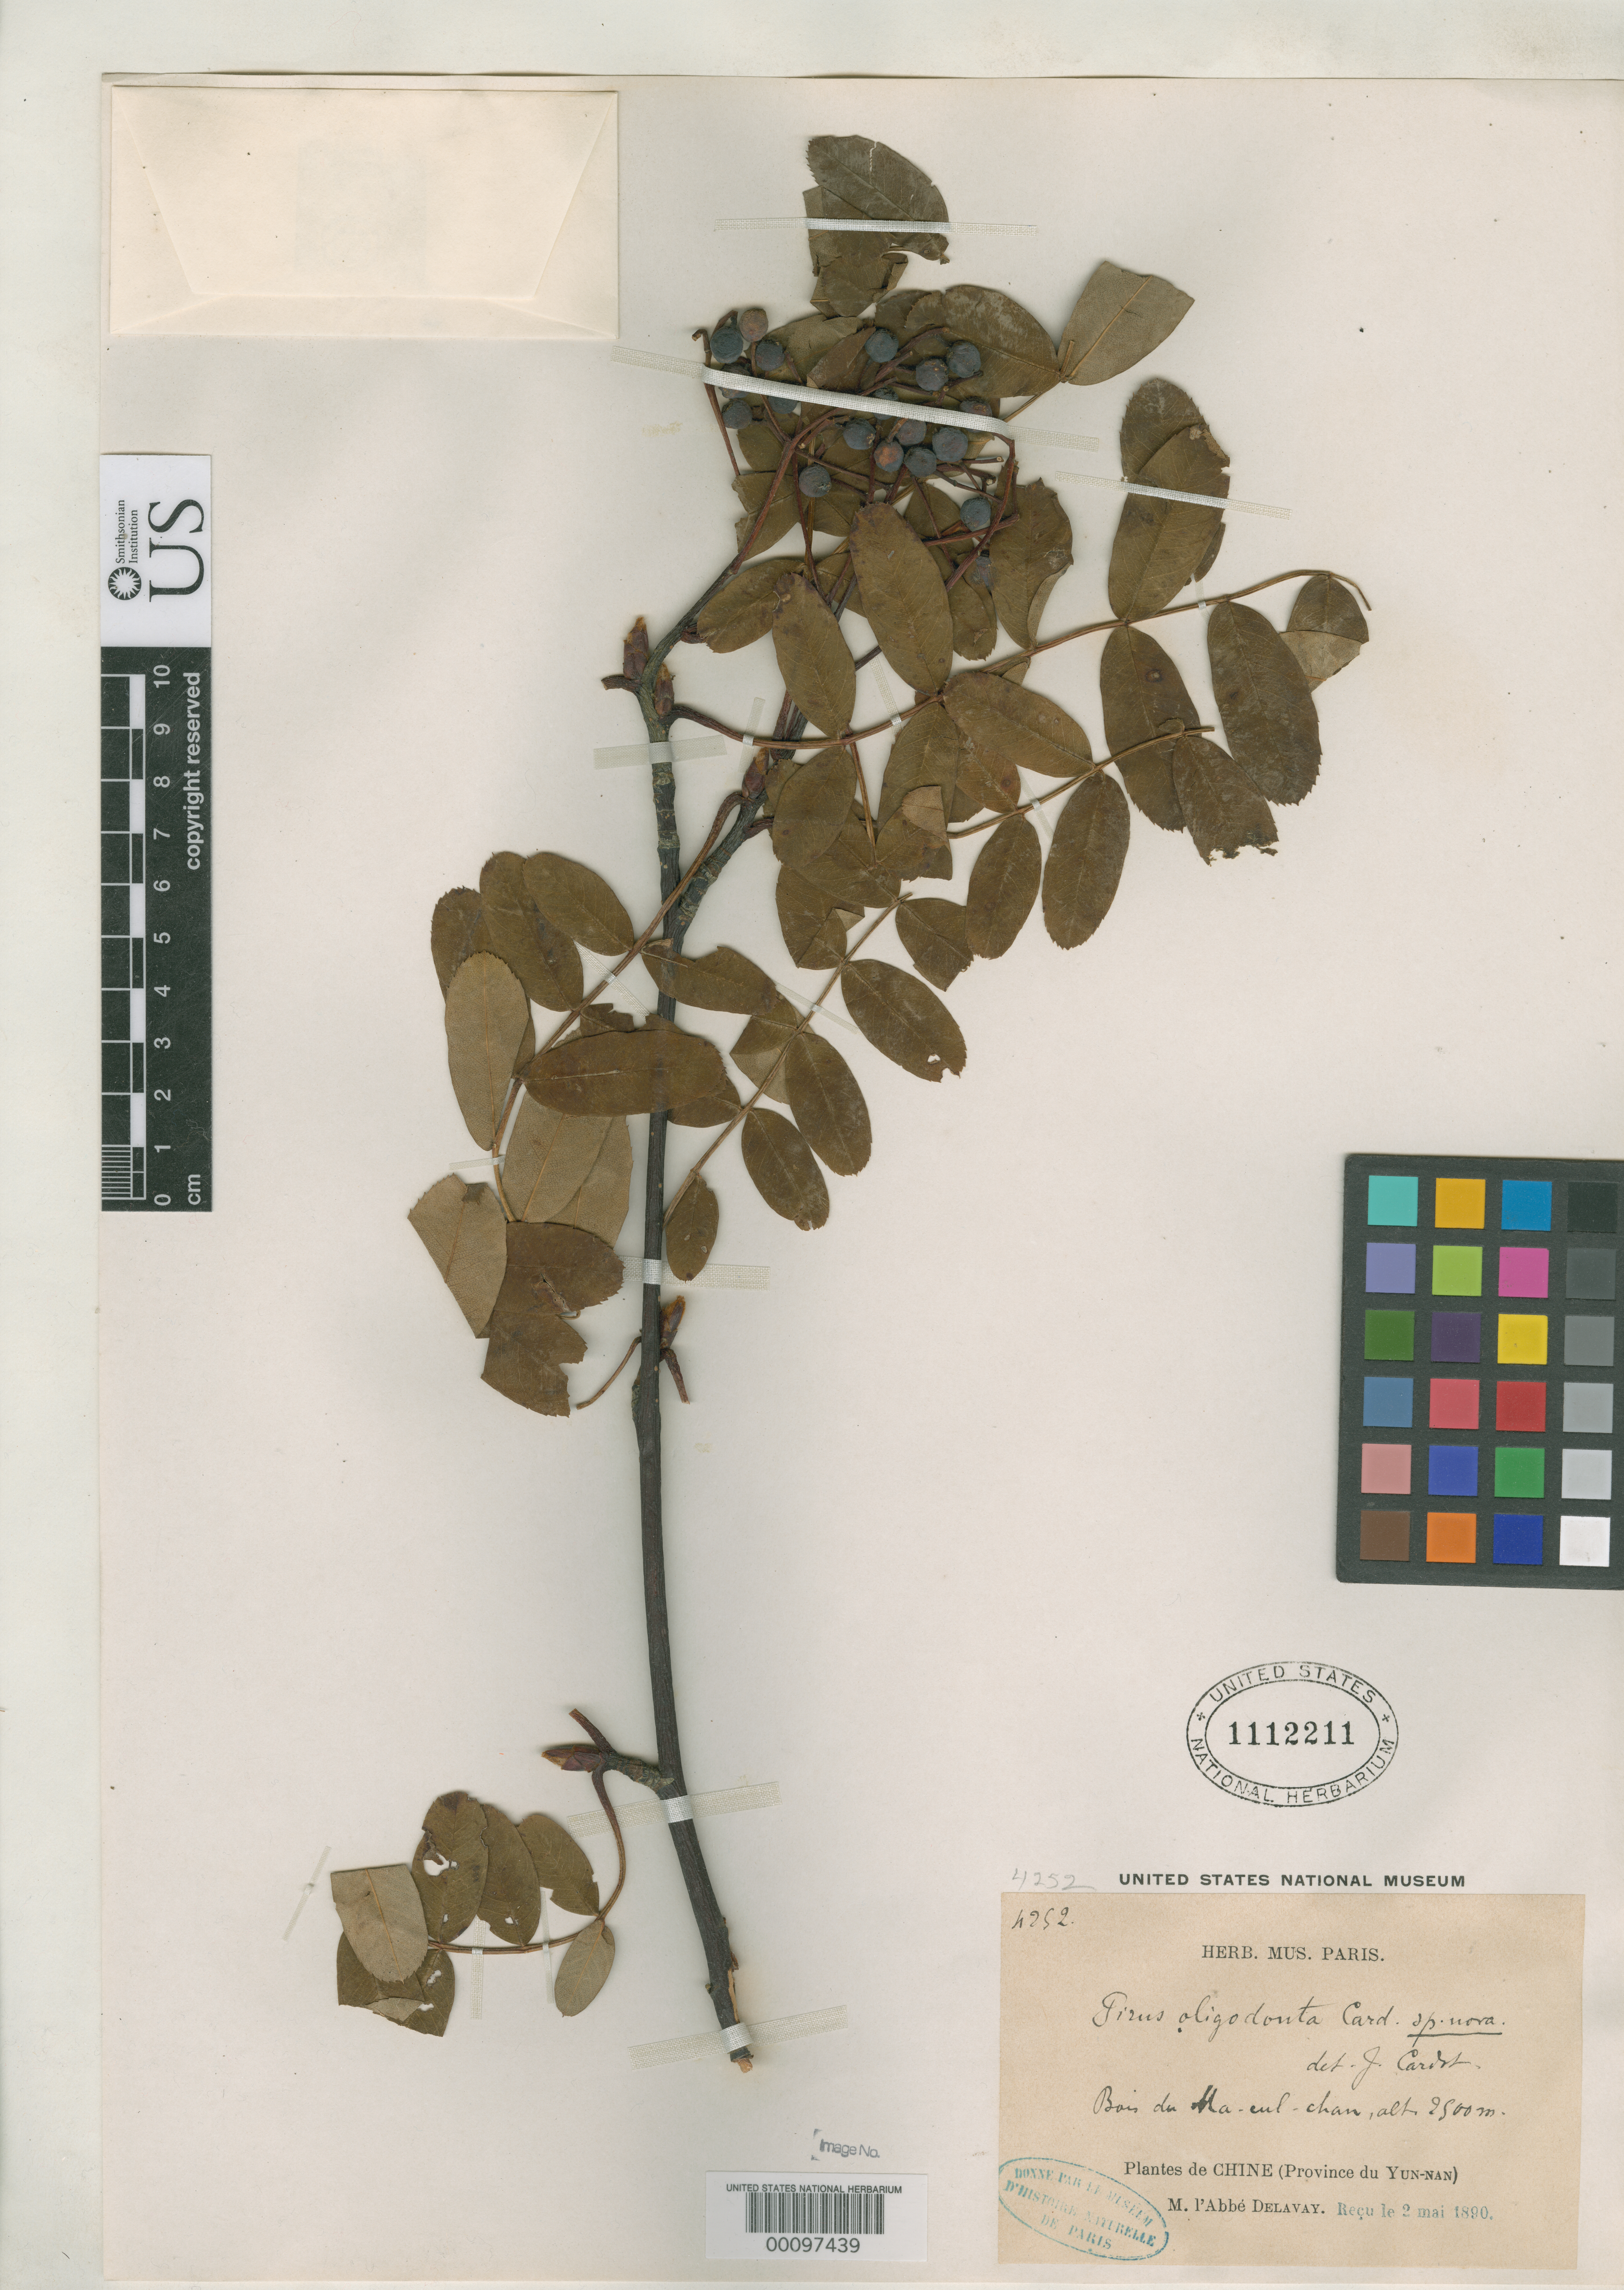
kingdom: Plantae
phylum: Tracheophyta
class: Magnoliopsida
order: Rosales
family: Rosaceae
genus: Pyrus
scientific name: Pyrus oligodonta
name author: Cardot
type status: Isotype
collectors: P. Delavay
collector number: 4252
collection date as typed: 1889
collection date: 1889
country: China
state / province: Yunnan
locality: Ma-cul-chan.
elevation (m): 2500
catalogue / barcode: US 1112211